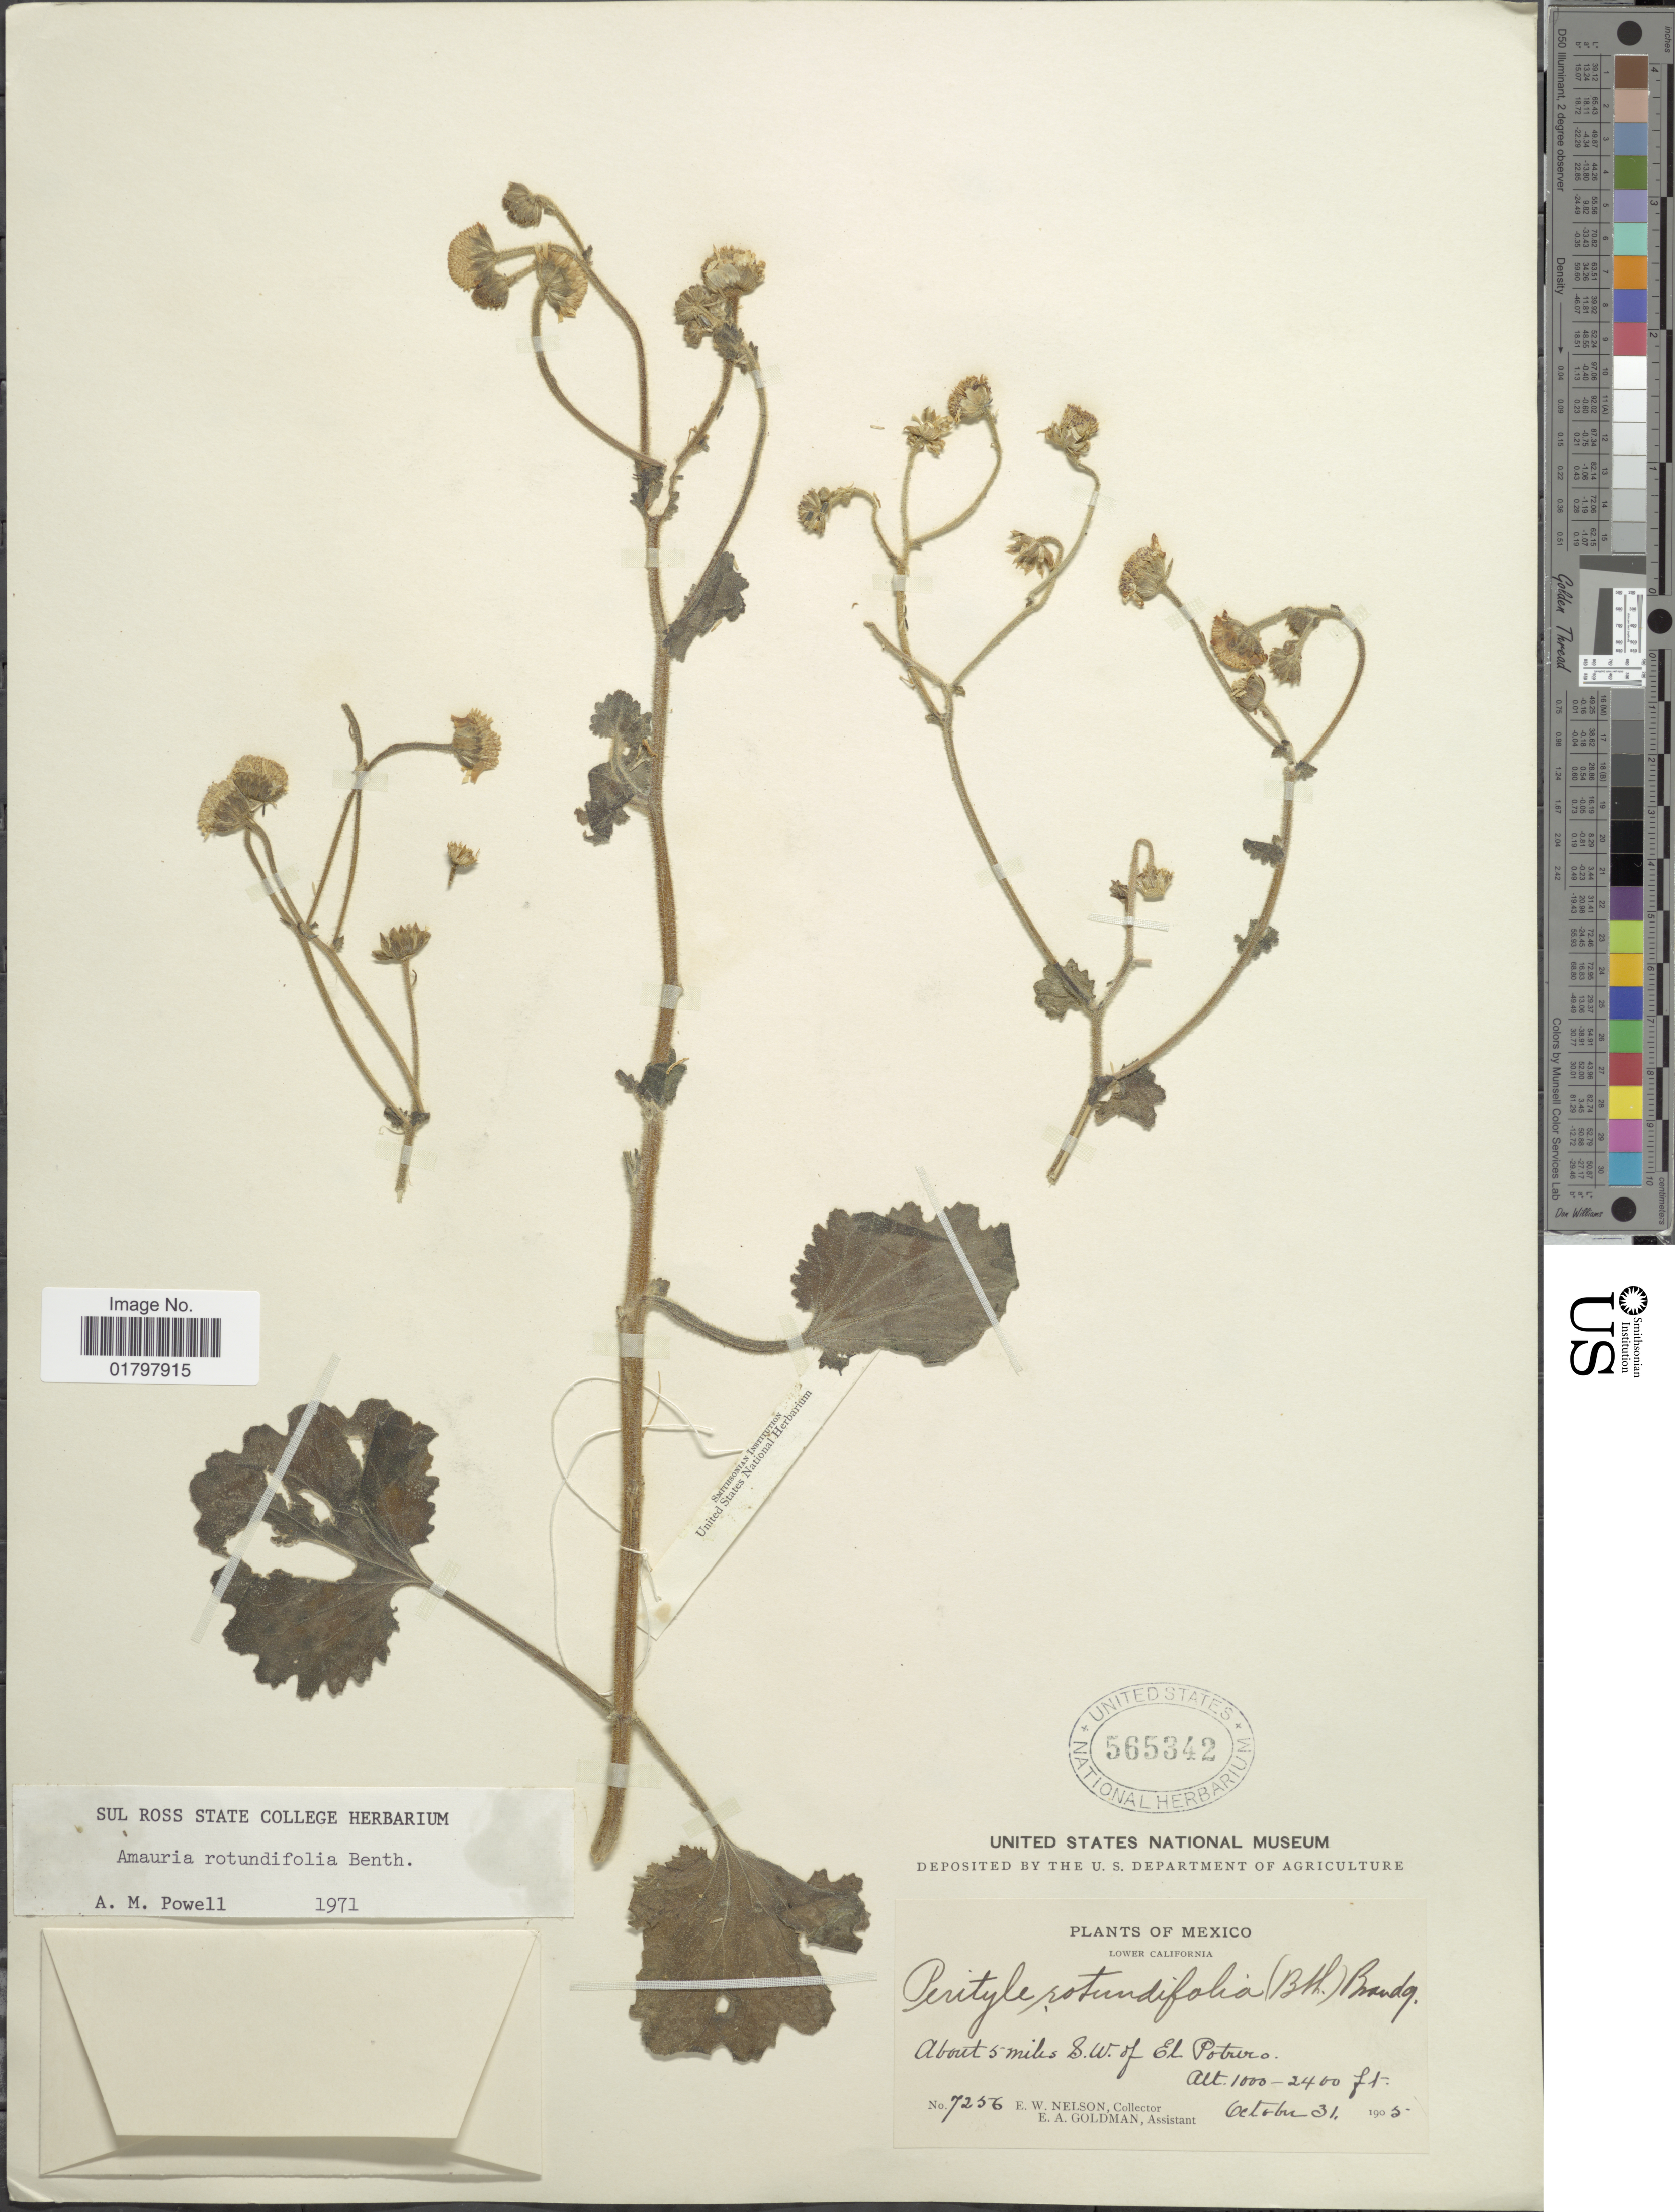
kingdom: Plantae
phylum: Tracheophyta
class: Magnoliopsida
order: Asterales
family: Asteraceae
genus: Amauria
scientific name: Amauria rotundifolia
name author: Benth.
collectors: E. W. Nelson & E. A. Goldman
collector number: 7256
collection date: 1905-10-31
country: Mexico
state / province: Baja California Sur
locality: Lower California. About 5 miles S.W. of El Potrero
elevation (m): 305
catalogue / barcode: US 565342